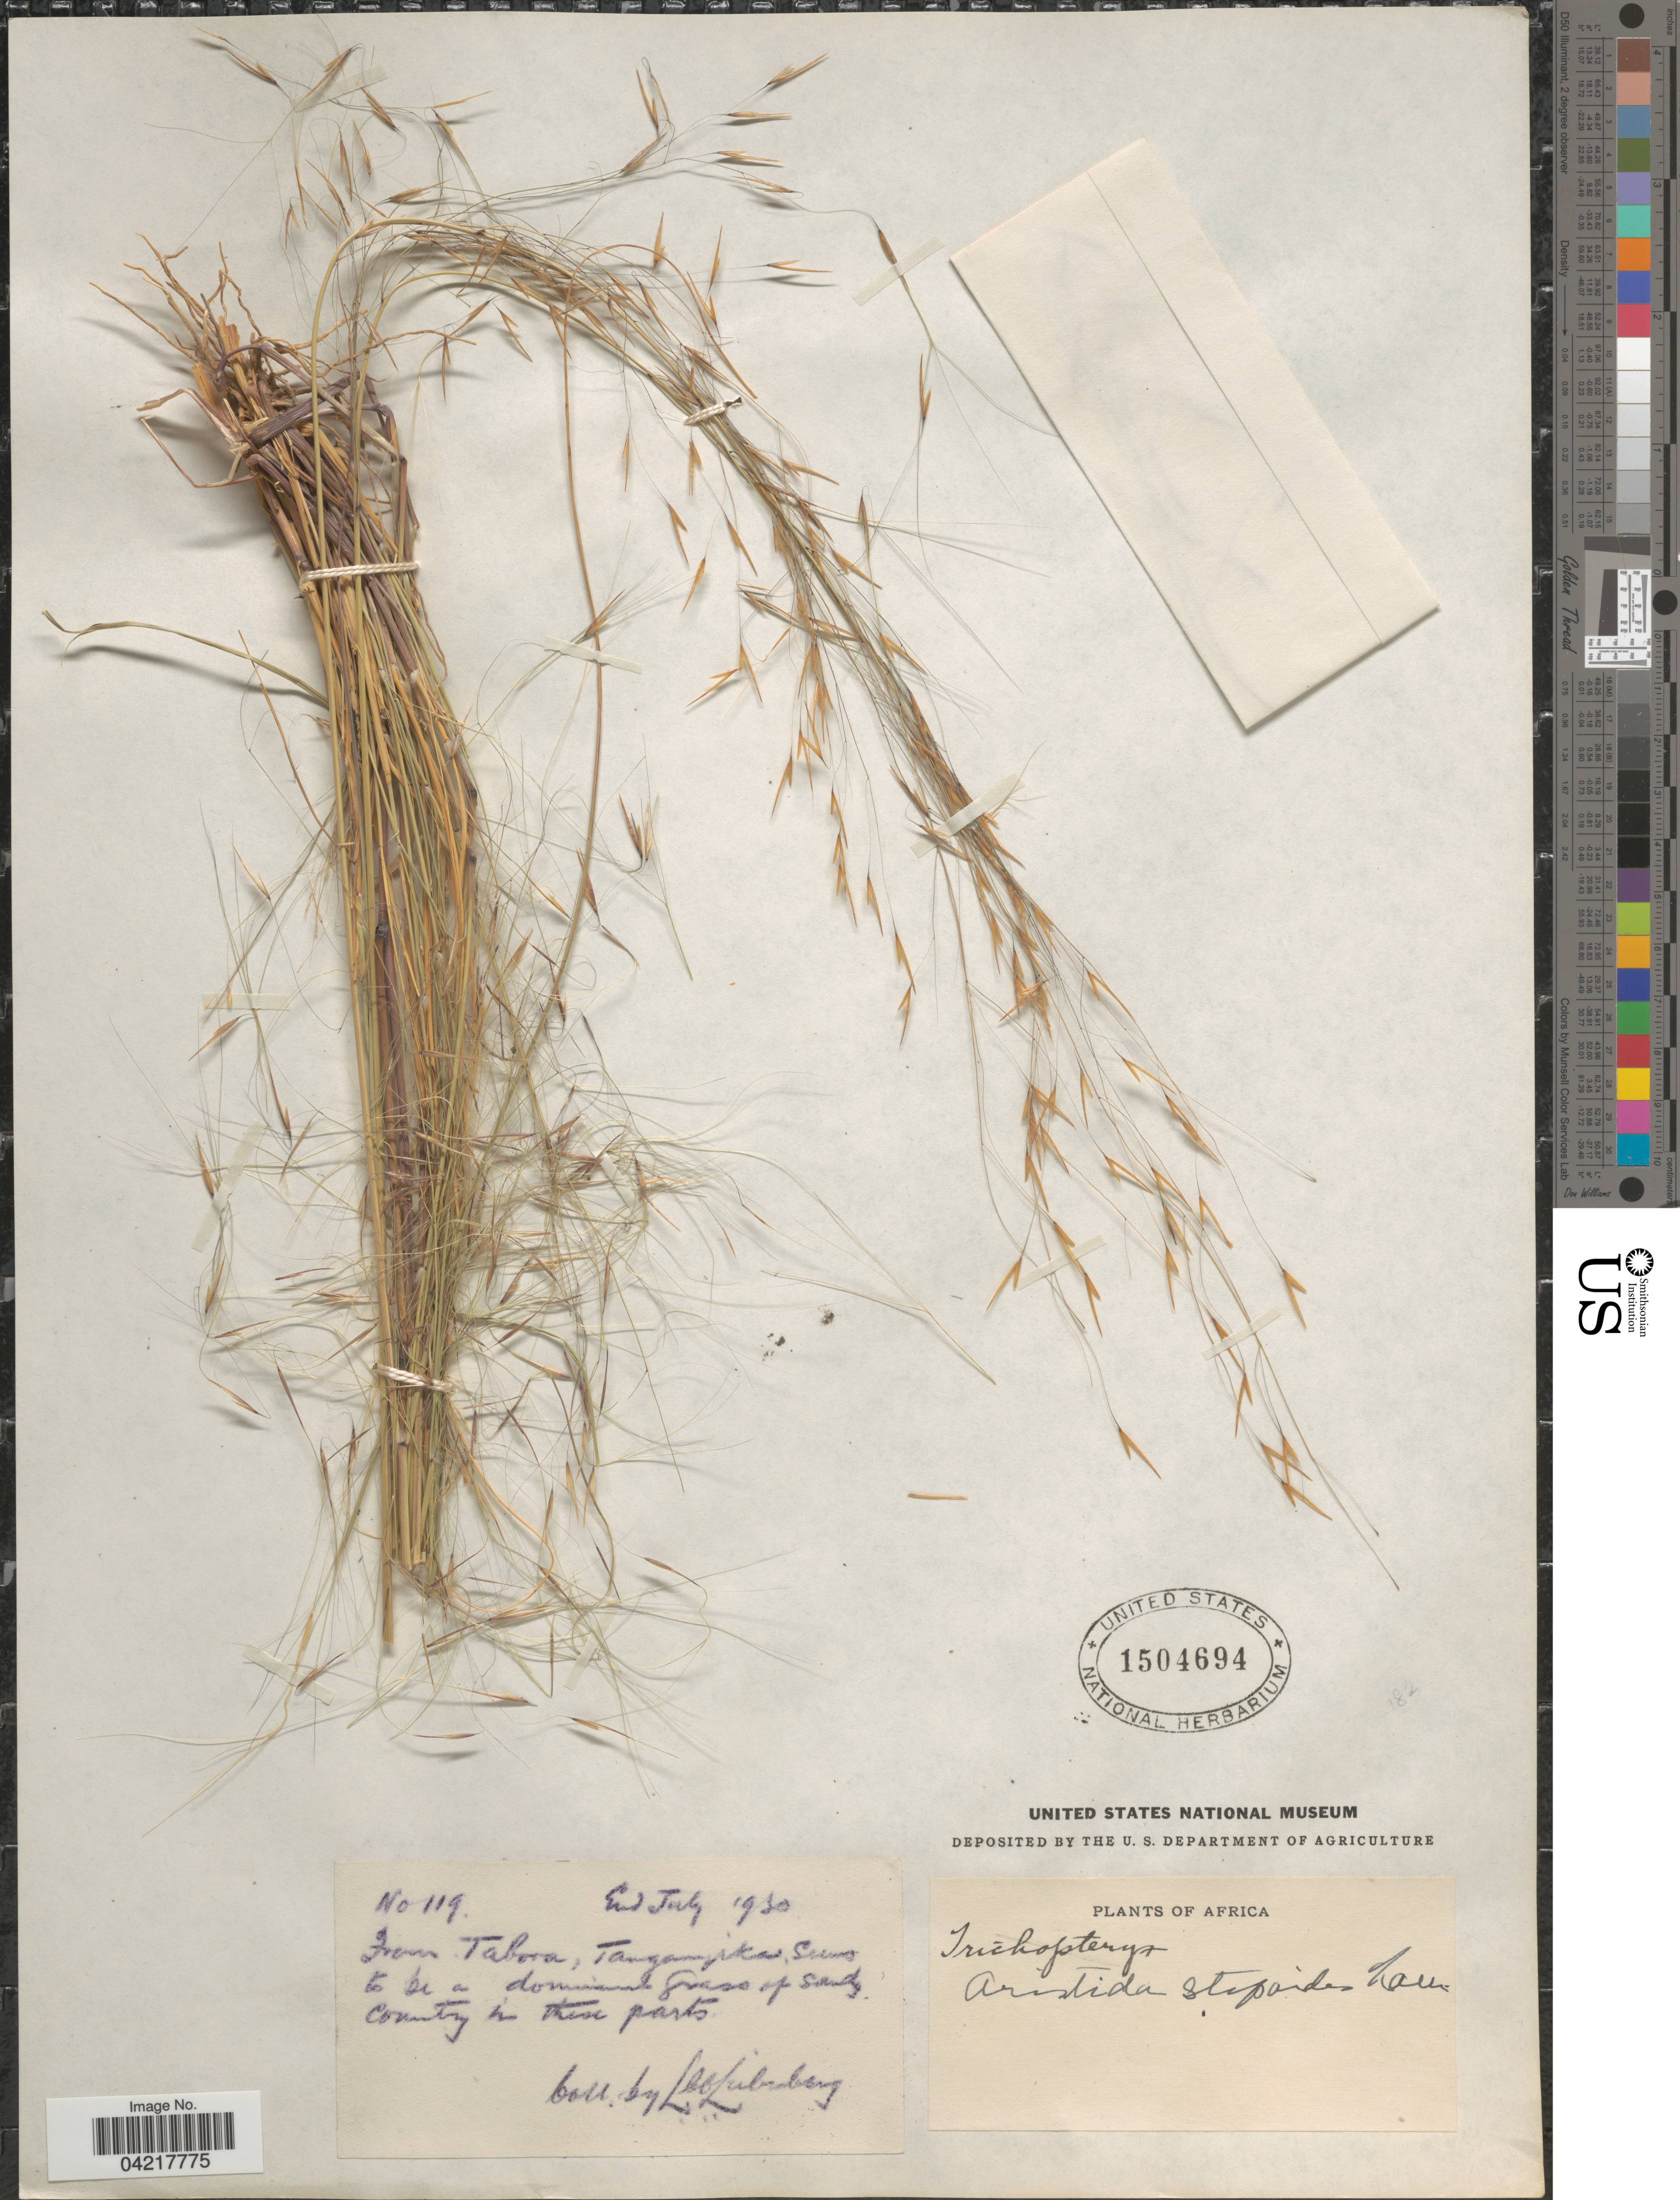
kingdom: Plantae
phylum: Tracheophyta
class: Liliopsida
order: Poales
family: Poaceae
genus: Aristida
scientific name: Aristida stipoides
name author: R. Br.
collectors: L. Liebenberg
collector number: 119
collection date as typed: End July 1930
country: Tanzania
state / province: Tabora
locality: Tanganyika seems to be a dominant grass op sandy country in these parts.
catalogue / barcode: US 1504694